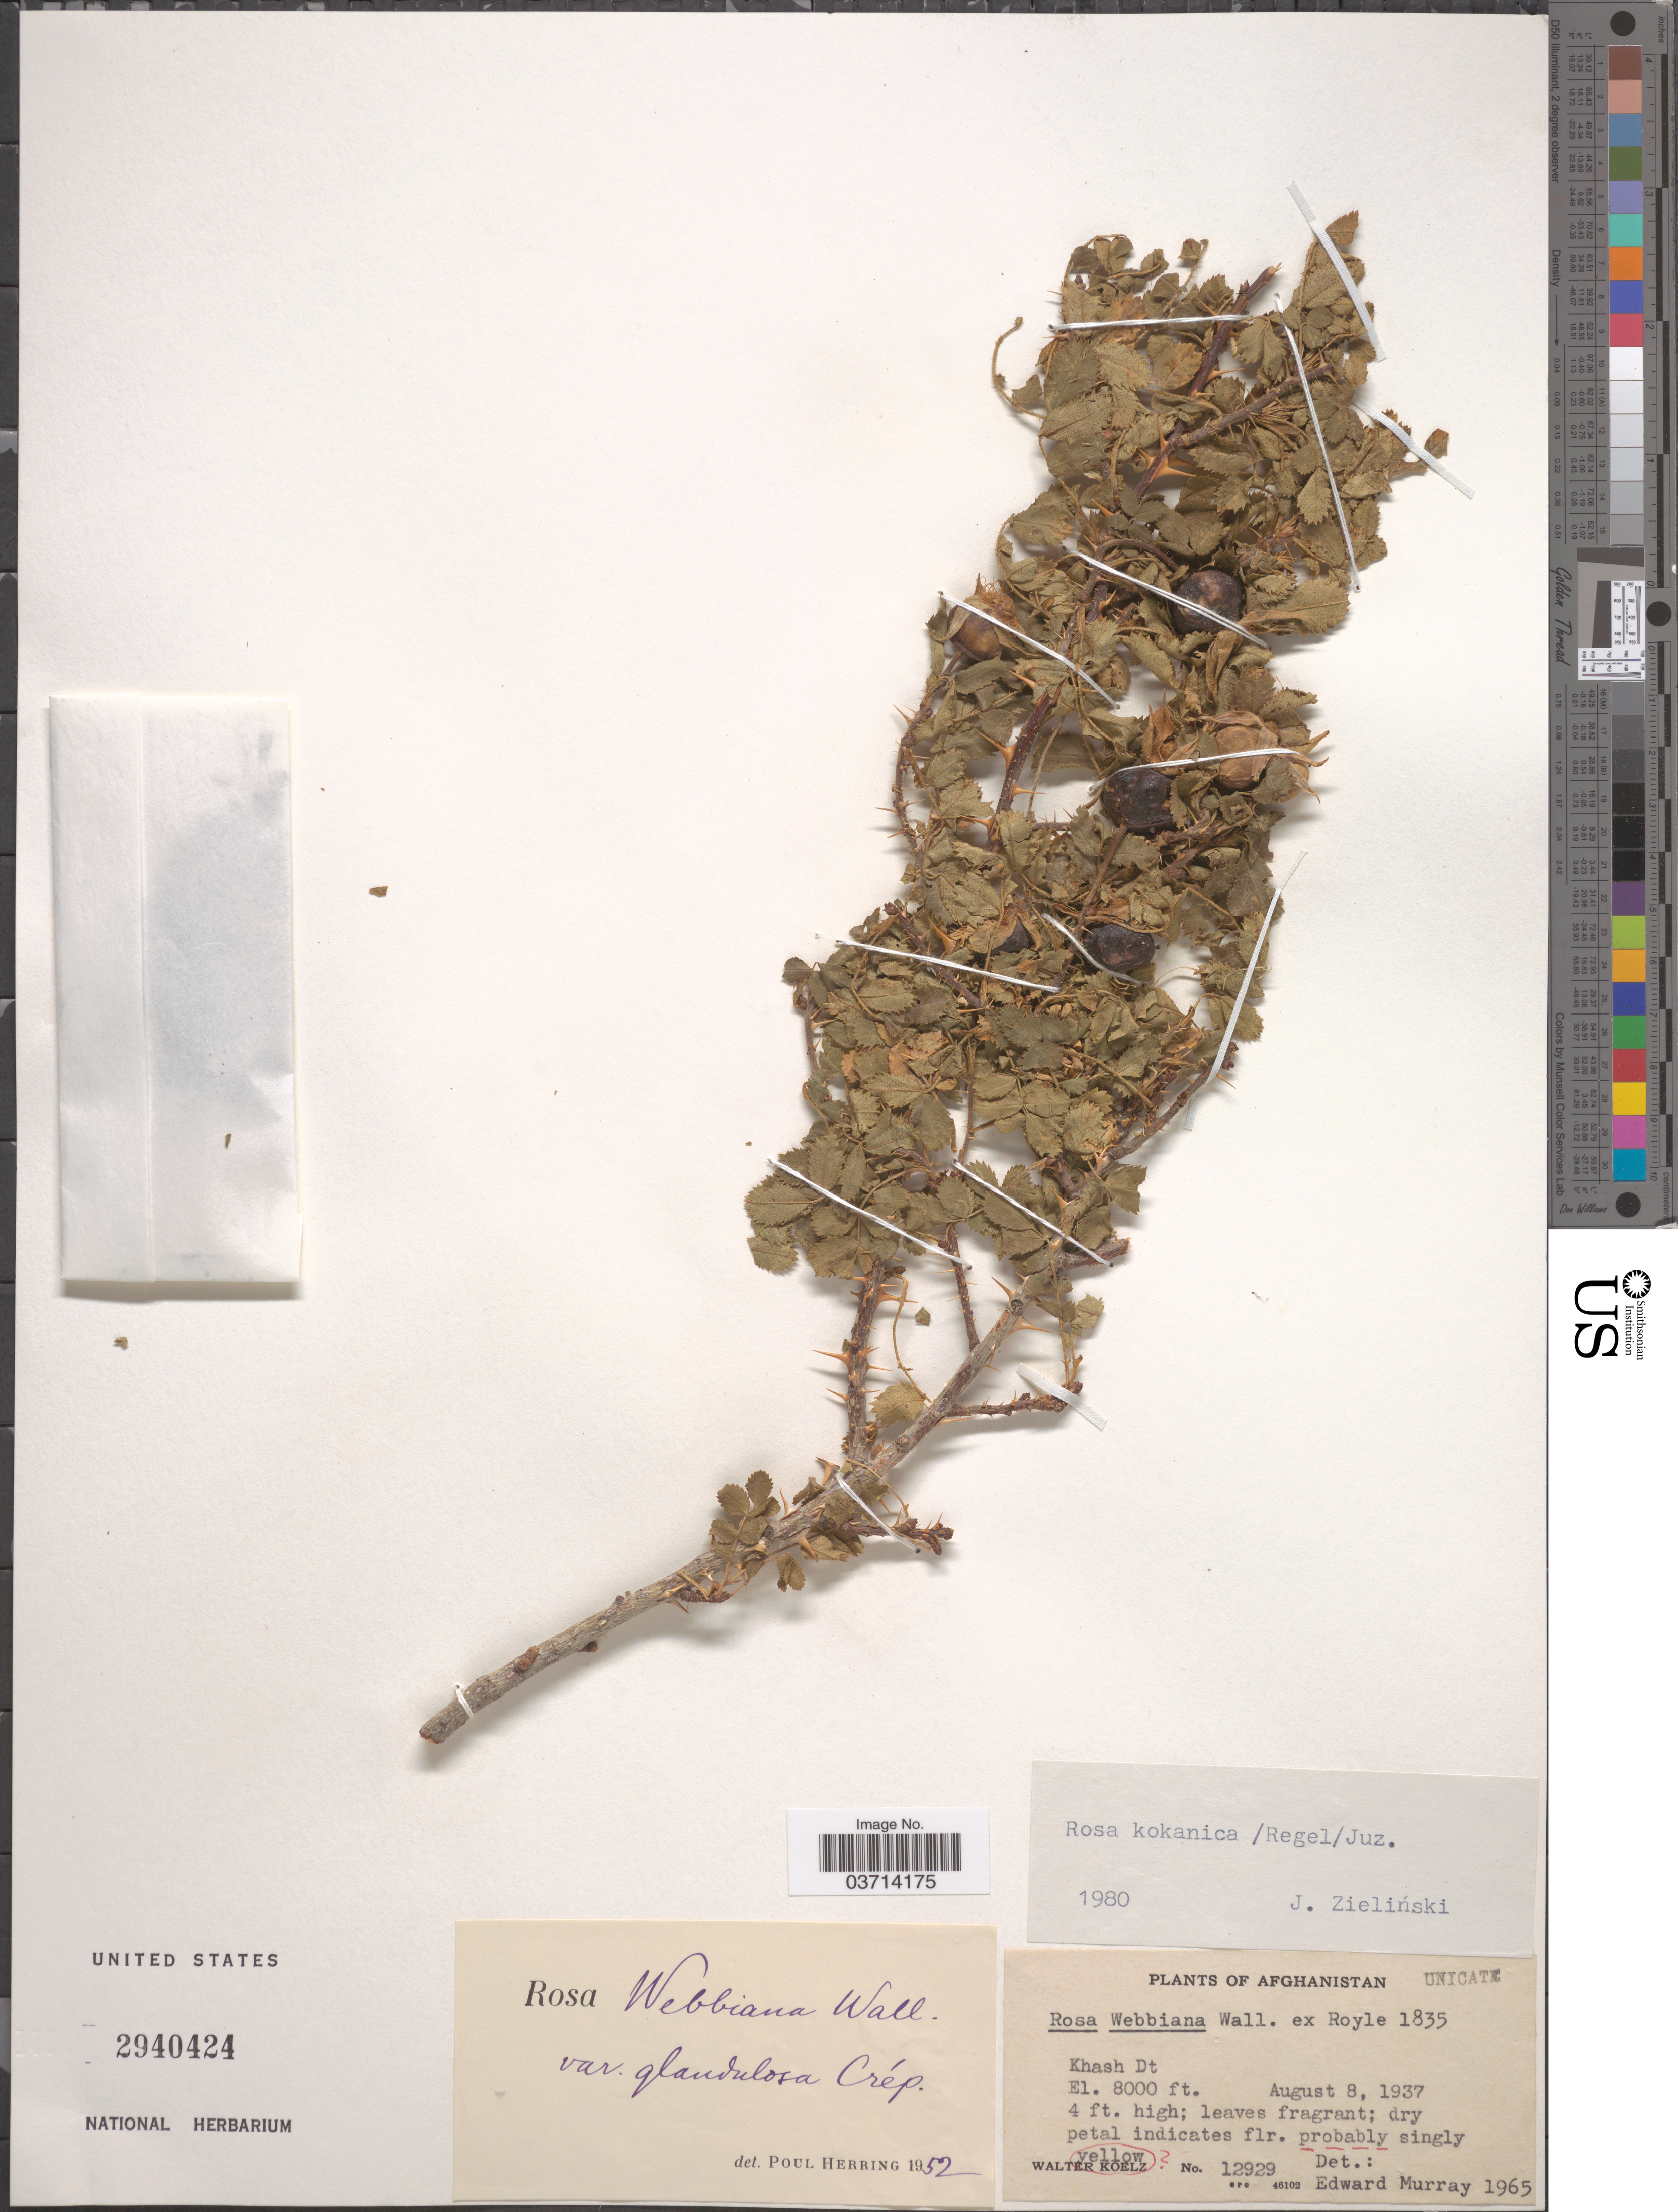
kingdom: Plantae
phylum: Tracheophyta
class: Magnoliopsida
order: Rosales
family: Rosaceae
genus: Rosa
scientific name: Rosa kokanica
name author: (Regel) Regel ex Juz.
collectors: W. N. Koelz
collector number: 12929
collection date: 1937-08-08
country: Afghanistan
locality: Khash Dt.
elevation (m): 2438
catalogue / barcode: US 2940424